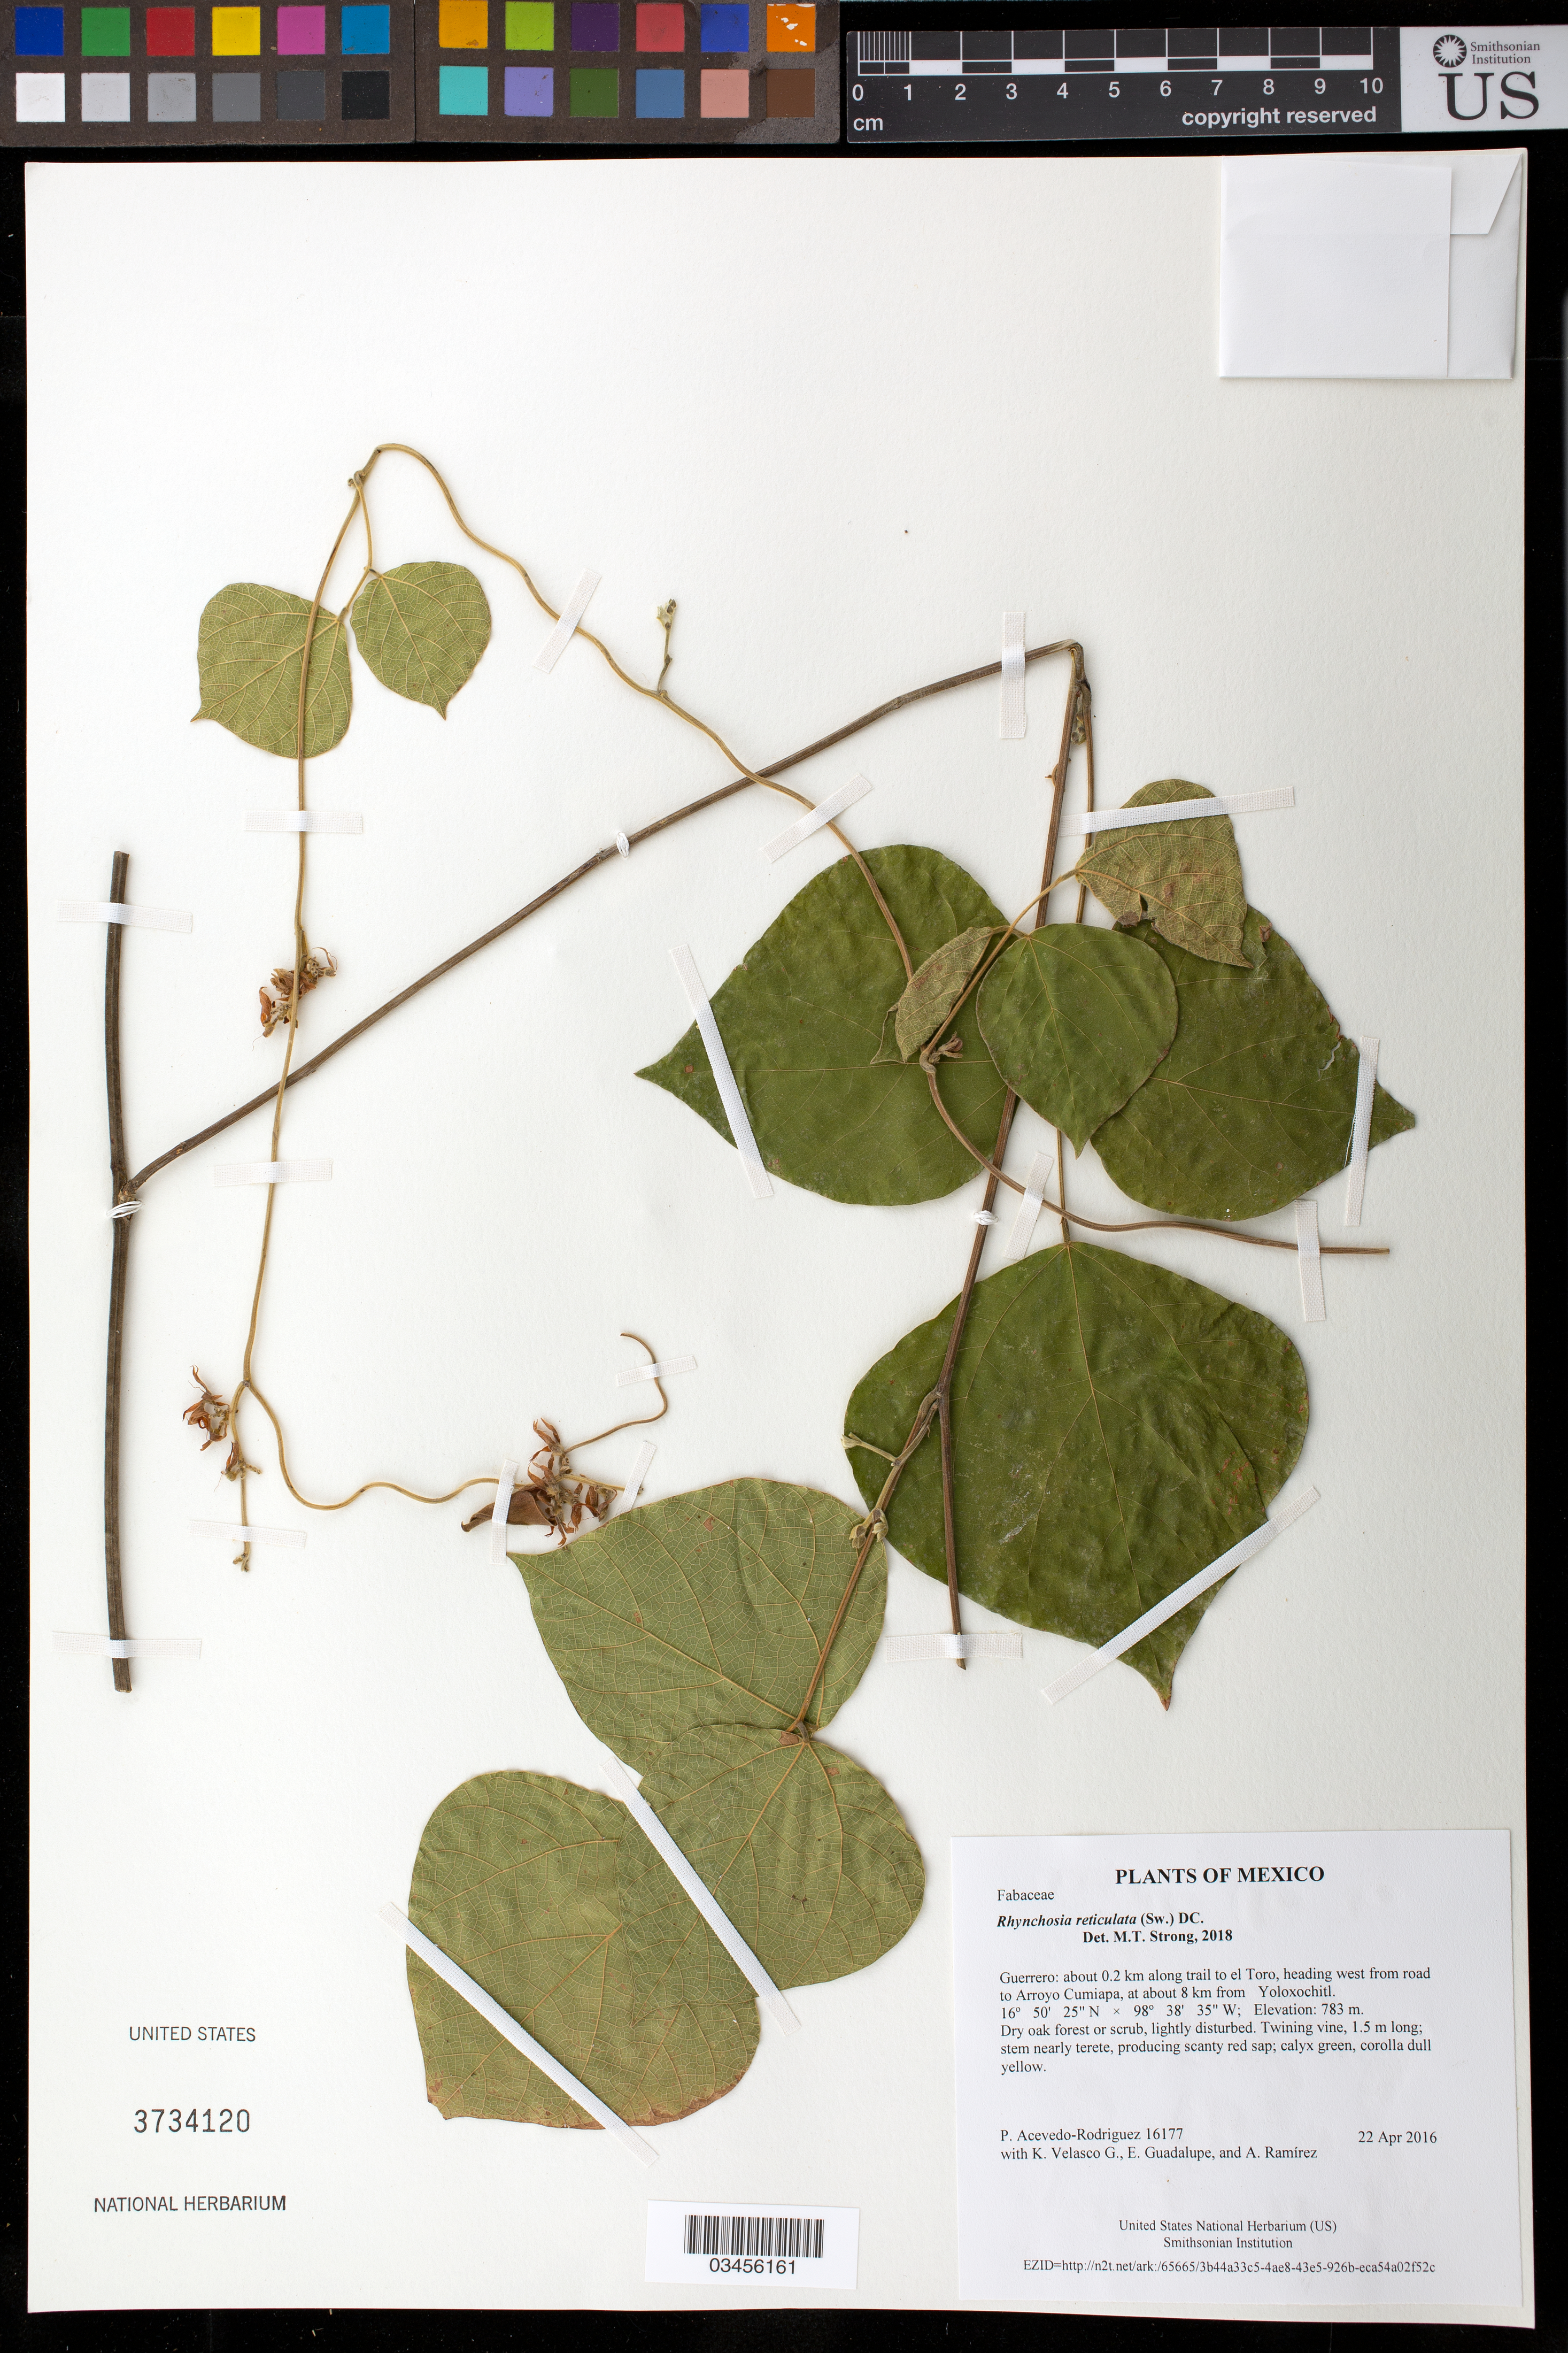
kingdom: Plantae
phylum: Tracheophyta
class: Magnoliopsida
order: Fabales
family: Fabaceae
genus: Rhynchosia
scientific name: Rhynchosia reticulata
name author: (Sw.) DC.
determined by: Strong, Mark T., (BOT), Smithsonian Institution - National Museum of Natural History (UNITED STATES)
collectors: P. Acevedo-Rodr., K. Velasco G., E. Guadalupe & A. Ramírez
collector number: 16177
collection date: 2016-04-22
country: Mexico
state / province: Guerrero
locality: about 0.2 km along trail to el Toro, heading west from road to Arroyo Cumiapa, at about 8 km from Yoloxochitl.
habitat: Dry oak forest or scrub, lightly disturbed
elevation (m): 783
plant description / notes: US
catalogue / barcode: US 3734120